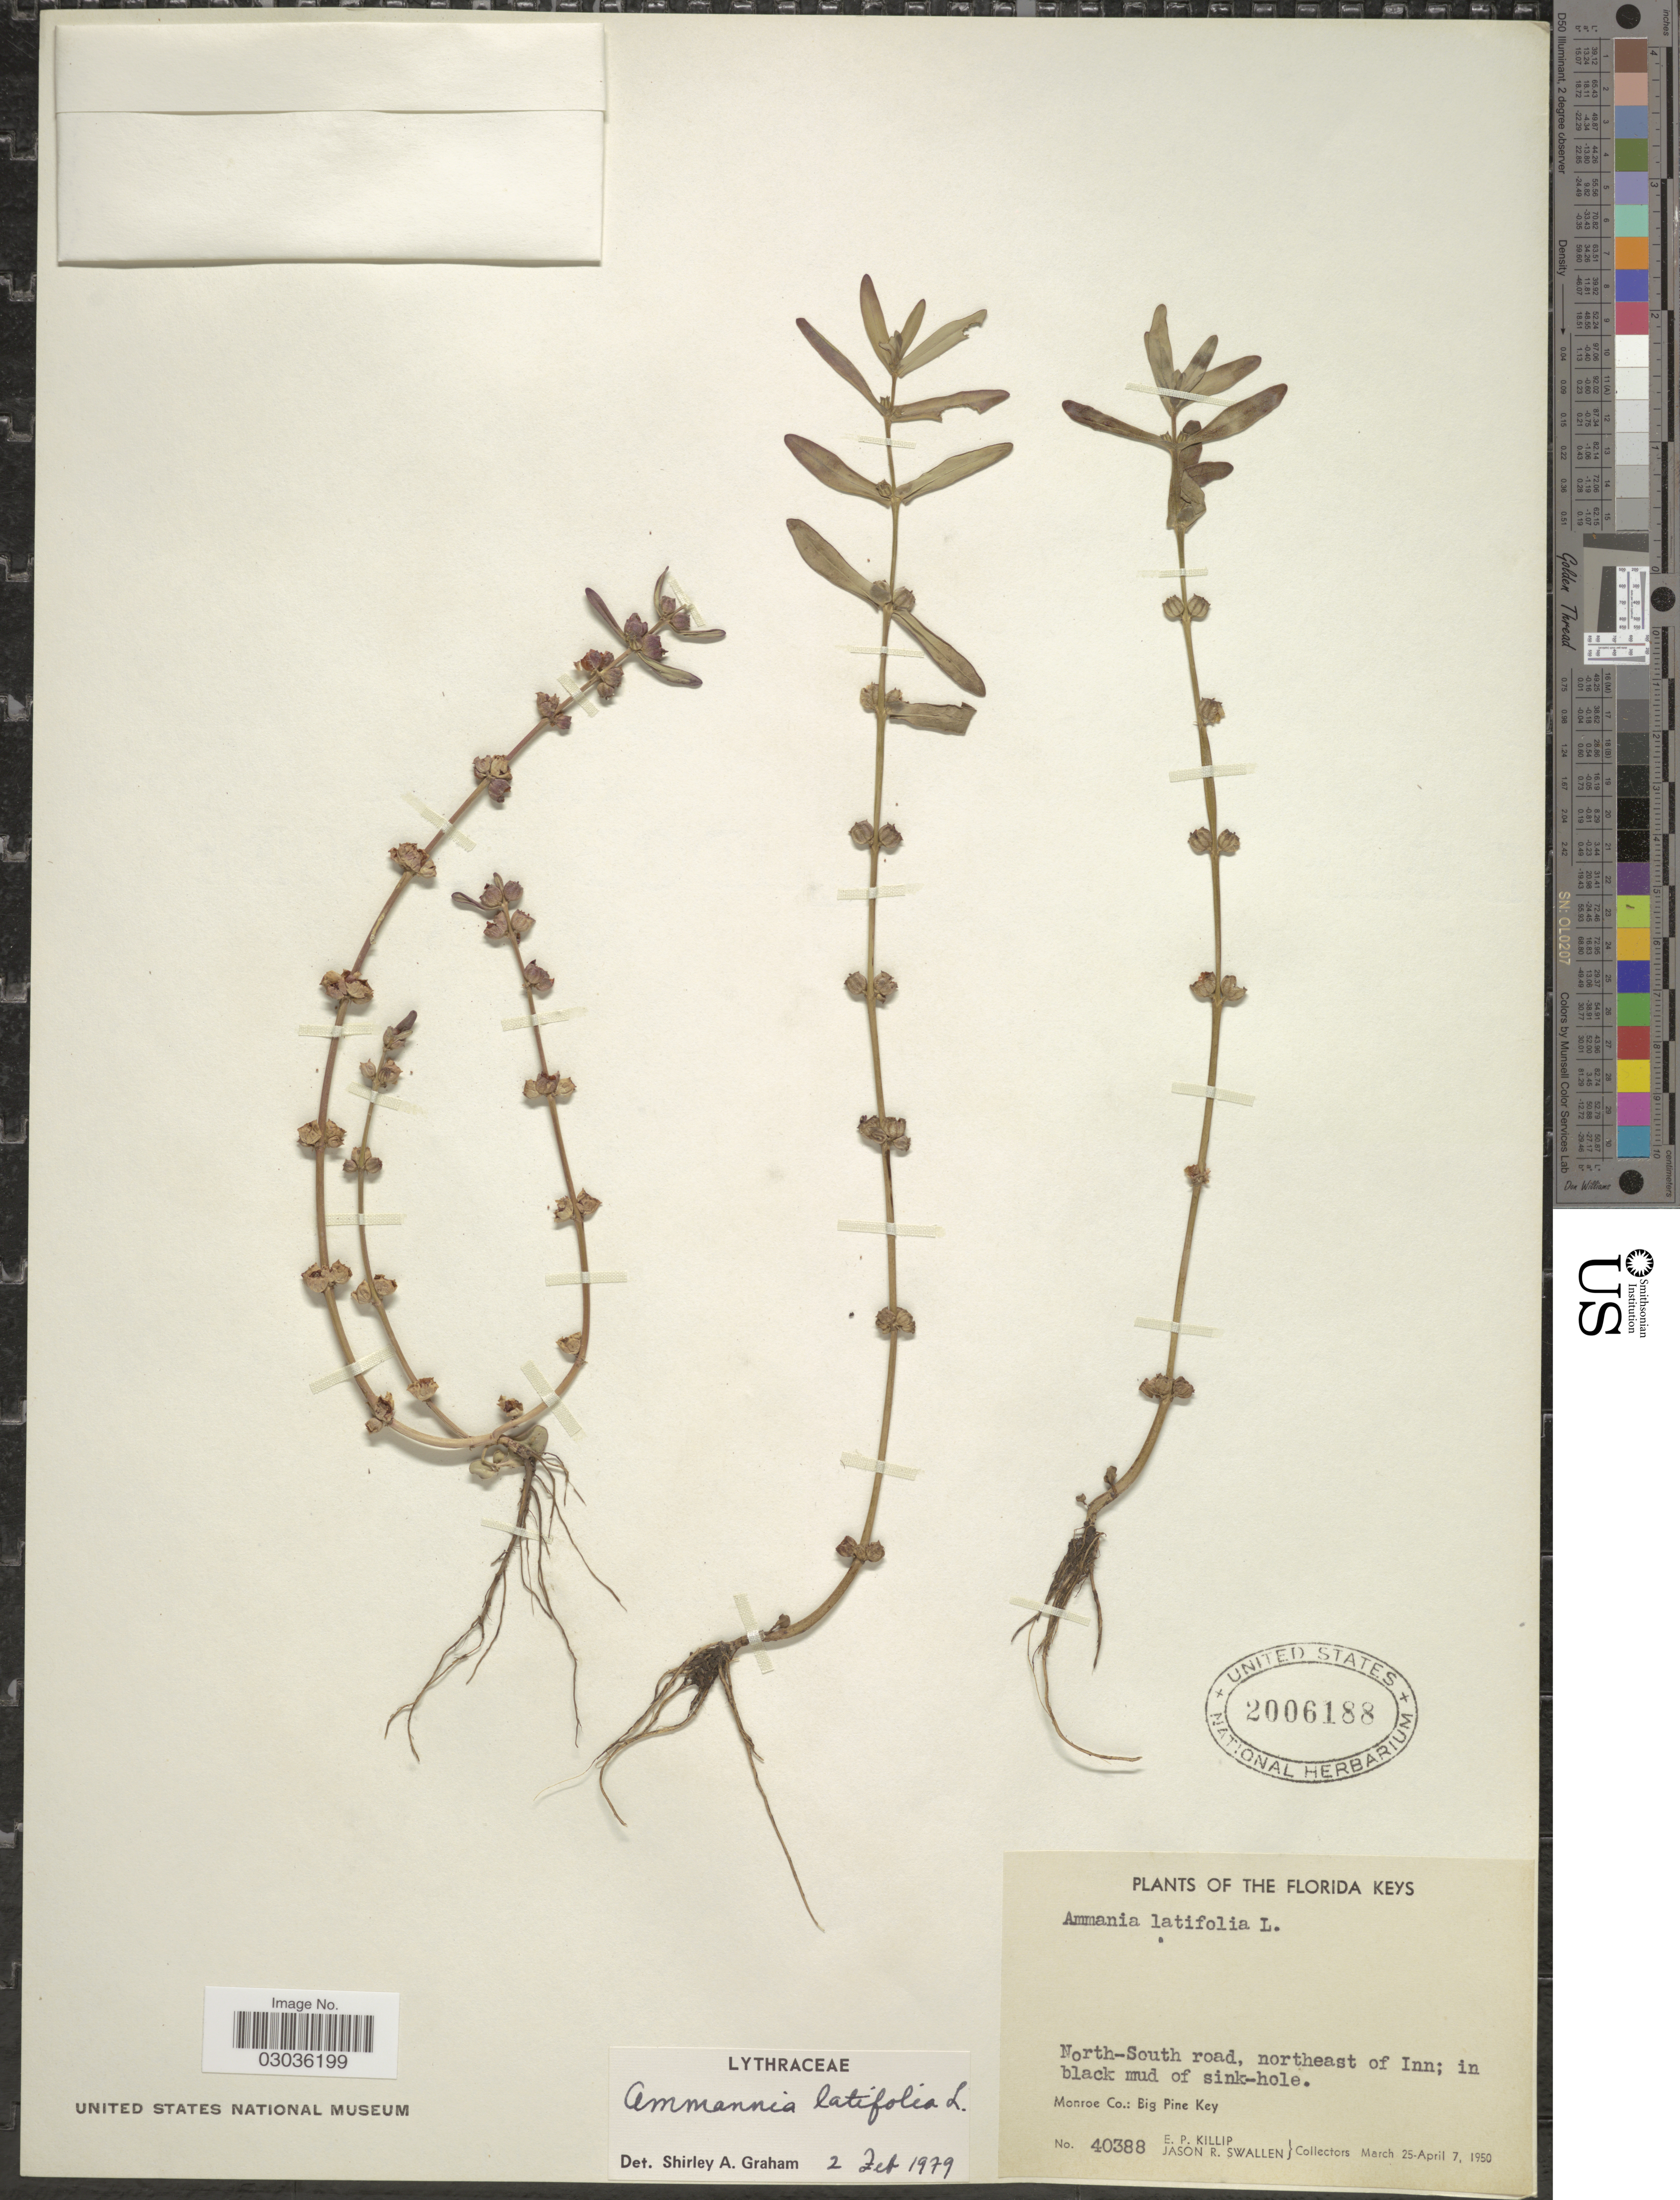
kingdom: Plantae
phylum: Tracheophyta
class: Magnoliopsida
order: Myrtales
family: Lythraceae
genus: Ammannia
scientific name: Ammannia latifolia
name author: L.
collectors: E. P. Killip & J. R. Swallen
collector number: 40388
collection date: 1950-03-25/1950-04-07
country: United States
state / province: Florida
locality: North-South road, northeast of Inn, Monroe Co.: Big Pine Key.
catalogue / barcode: US 2006188